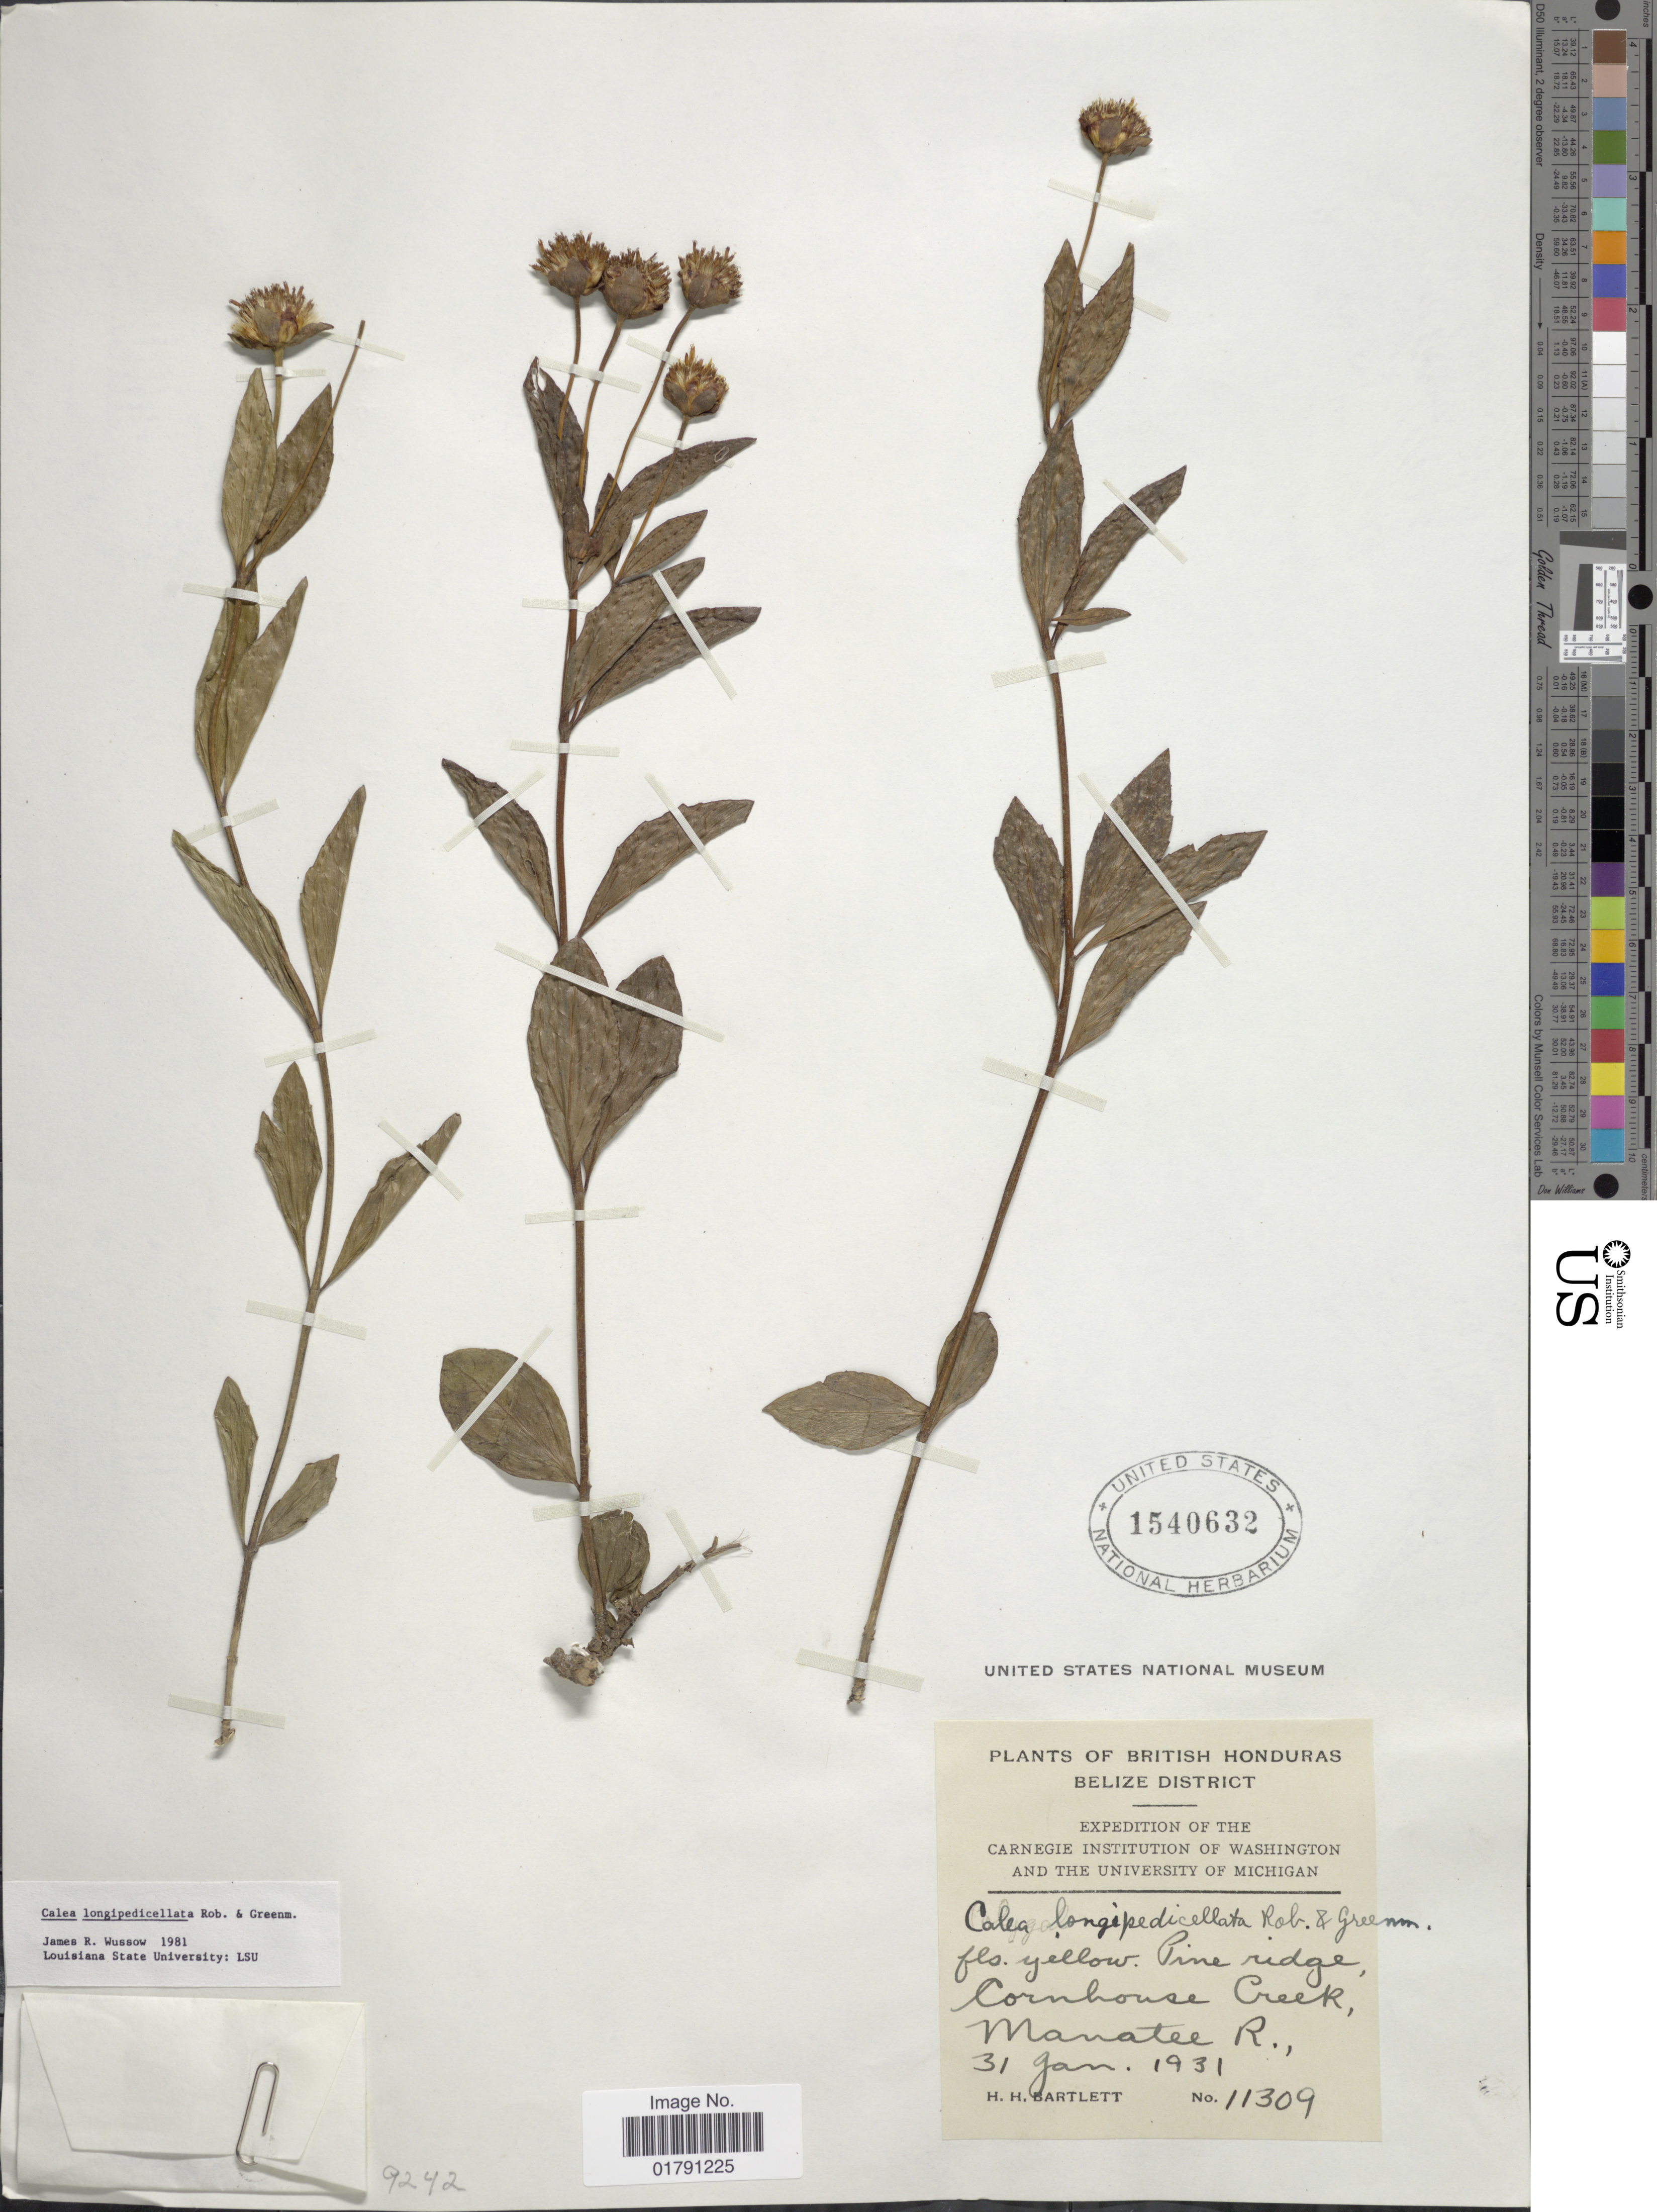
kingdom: Plantae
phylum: Tracheophyta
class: Magnoliopsida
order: Asterales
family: Asteraceae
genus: Calea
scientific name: Calea longipedicellata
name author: B.L. Rob. & Greenm.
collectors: H. H. Bartlett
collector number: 11309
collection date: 1931-01-31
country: Belize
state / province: Belize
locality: British Honduras, Cornhouse Creek, Manatee R.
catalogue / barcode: US 1540632